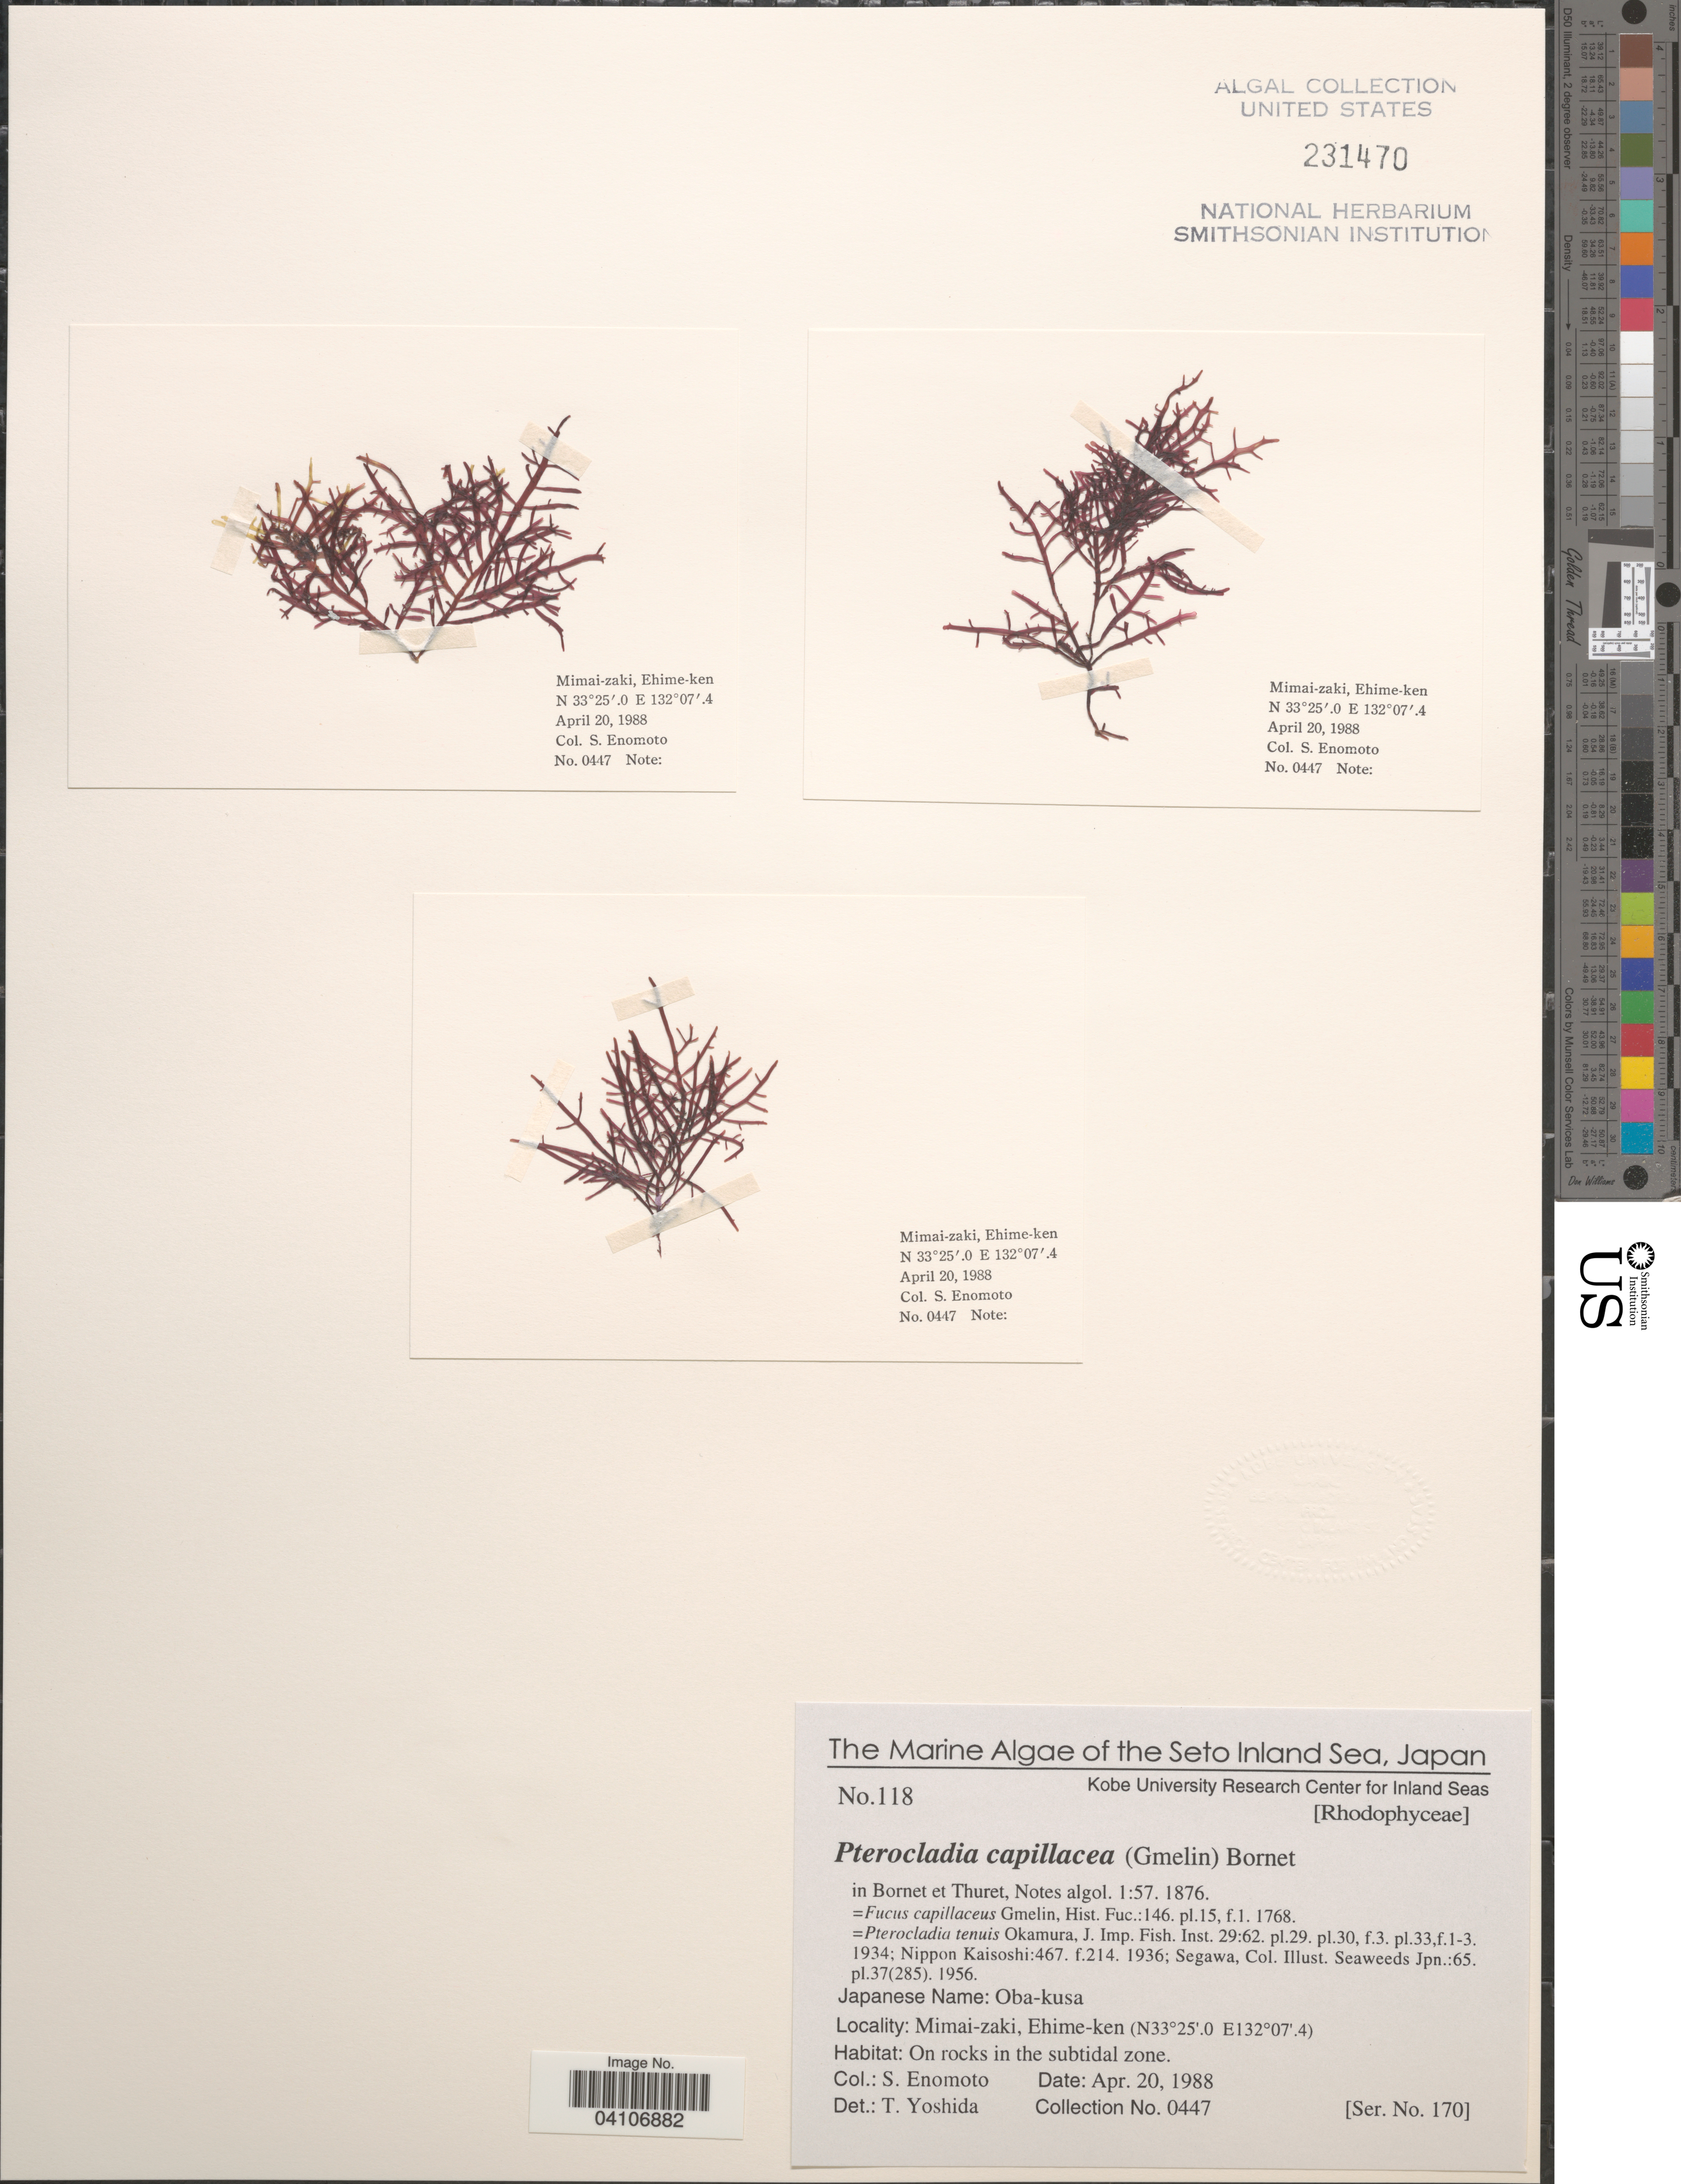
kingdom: Plantae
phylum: Rhodophyta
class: Florideophyceae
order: Gelidiales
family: Pterocladiaceae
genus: Pterocladiella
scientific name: Pterocladiella capillacea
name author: (S.G. Gmel.) Santelices & Hommers.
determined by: Algae name updating Project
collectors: S. Enomoto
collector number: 0447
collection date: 1988-04-20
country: Japan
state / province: Ehime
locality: The Seto Inland Sea. Mimai-zaki, Ehime-ken. On rocks in the subtidal zone.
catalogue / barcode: US 231470